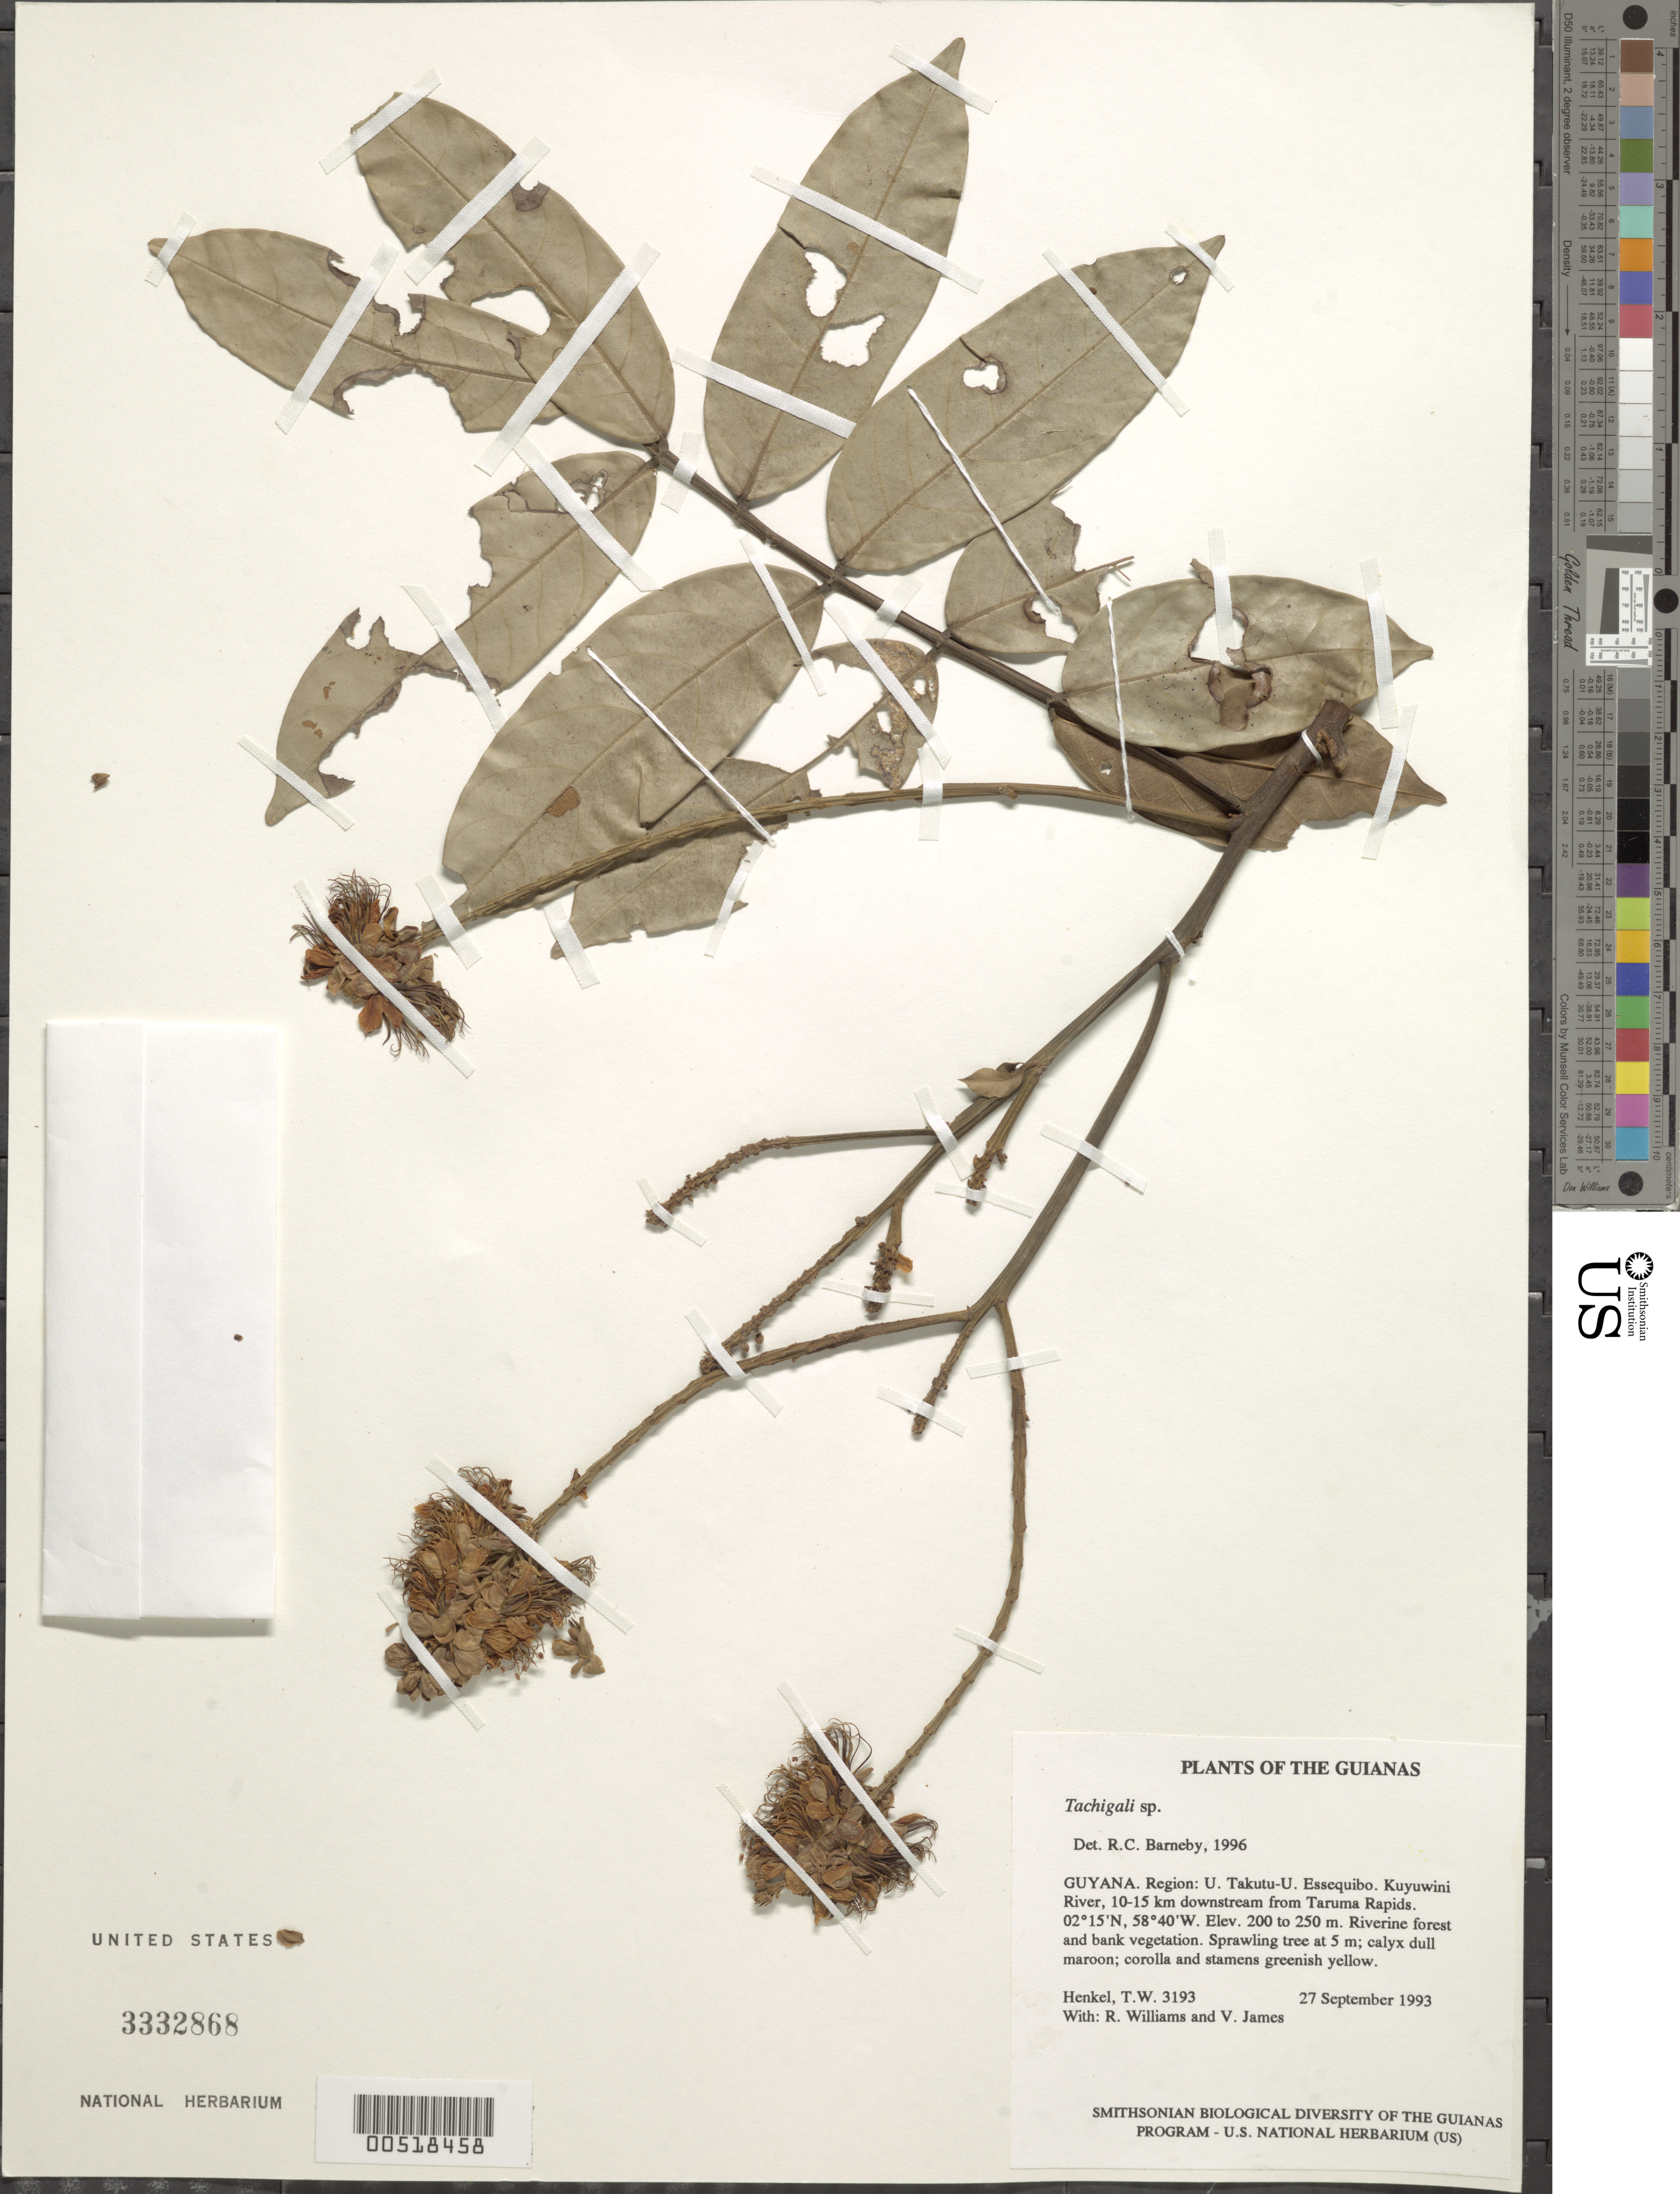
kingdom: Plantae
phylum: Tracheophyta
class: Magnoliopsida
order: Fabales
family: Fabaceae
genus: Tachigali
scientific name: Tachigali sp.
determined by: Barneby, Rupert C., (NY)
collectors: T. Henkel, R. Williams & V. James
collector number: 3193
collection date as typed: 27 September 1993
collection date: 1993-09-27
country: Guyana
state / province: U. Takutu-U. Essequibo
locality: Kuyuwini River, 10-15 km downstream from Taruma Rapids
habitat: Riverine forest and bank vegetation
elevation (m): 200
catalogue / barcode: US 3332868